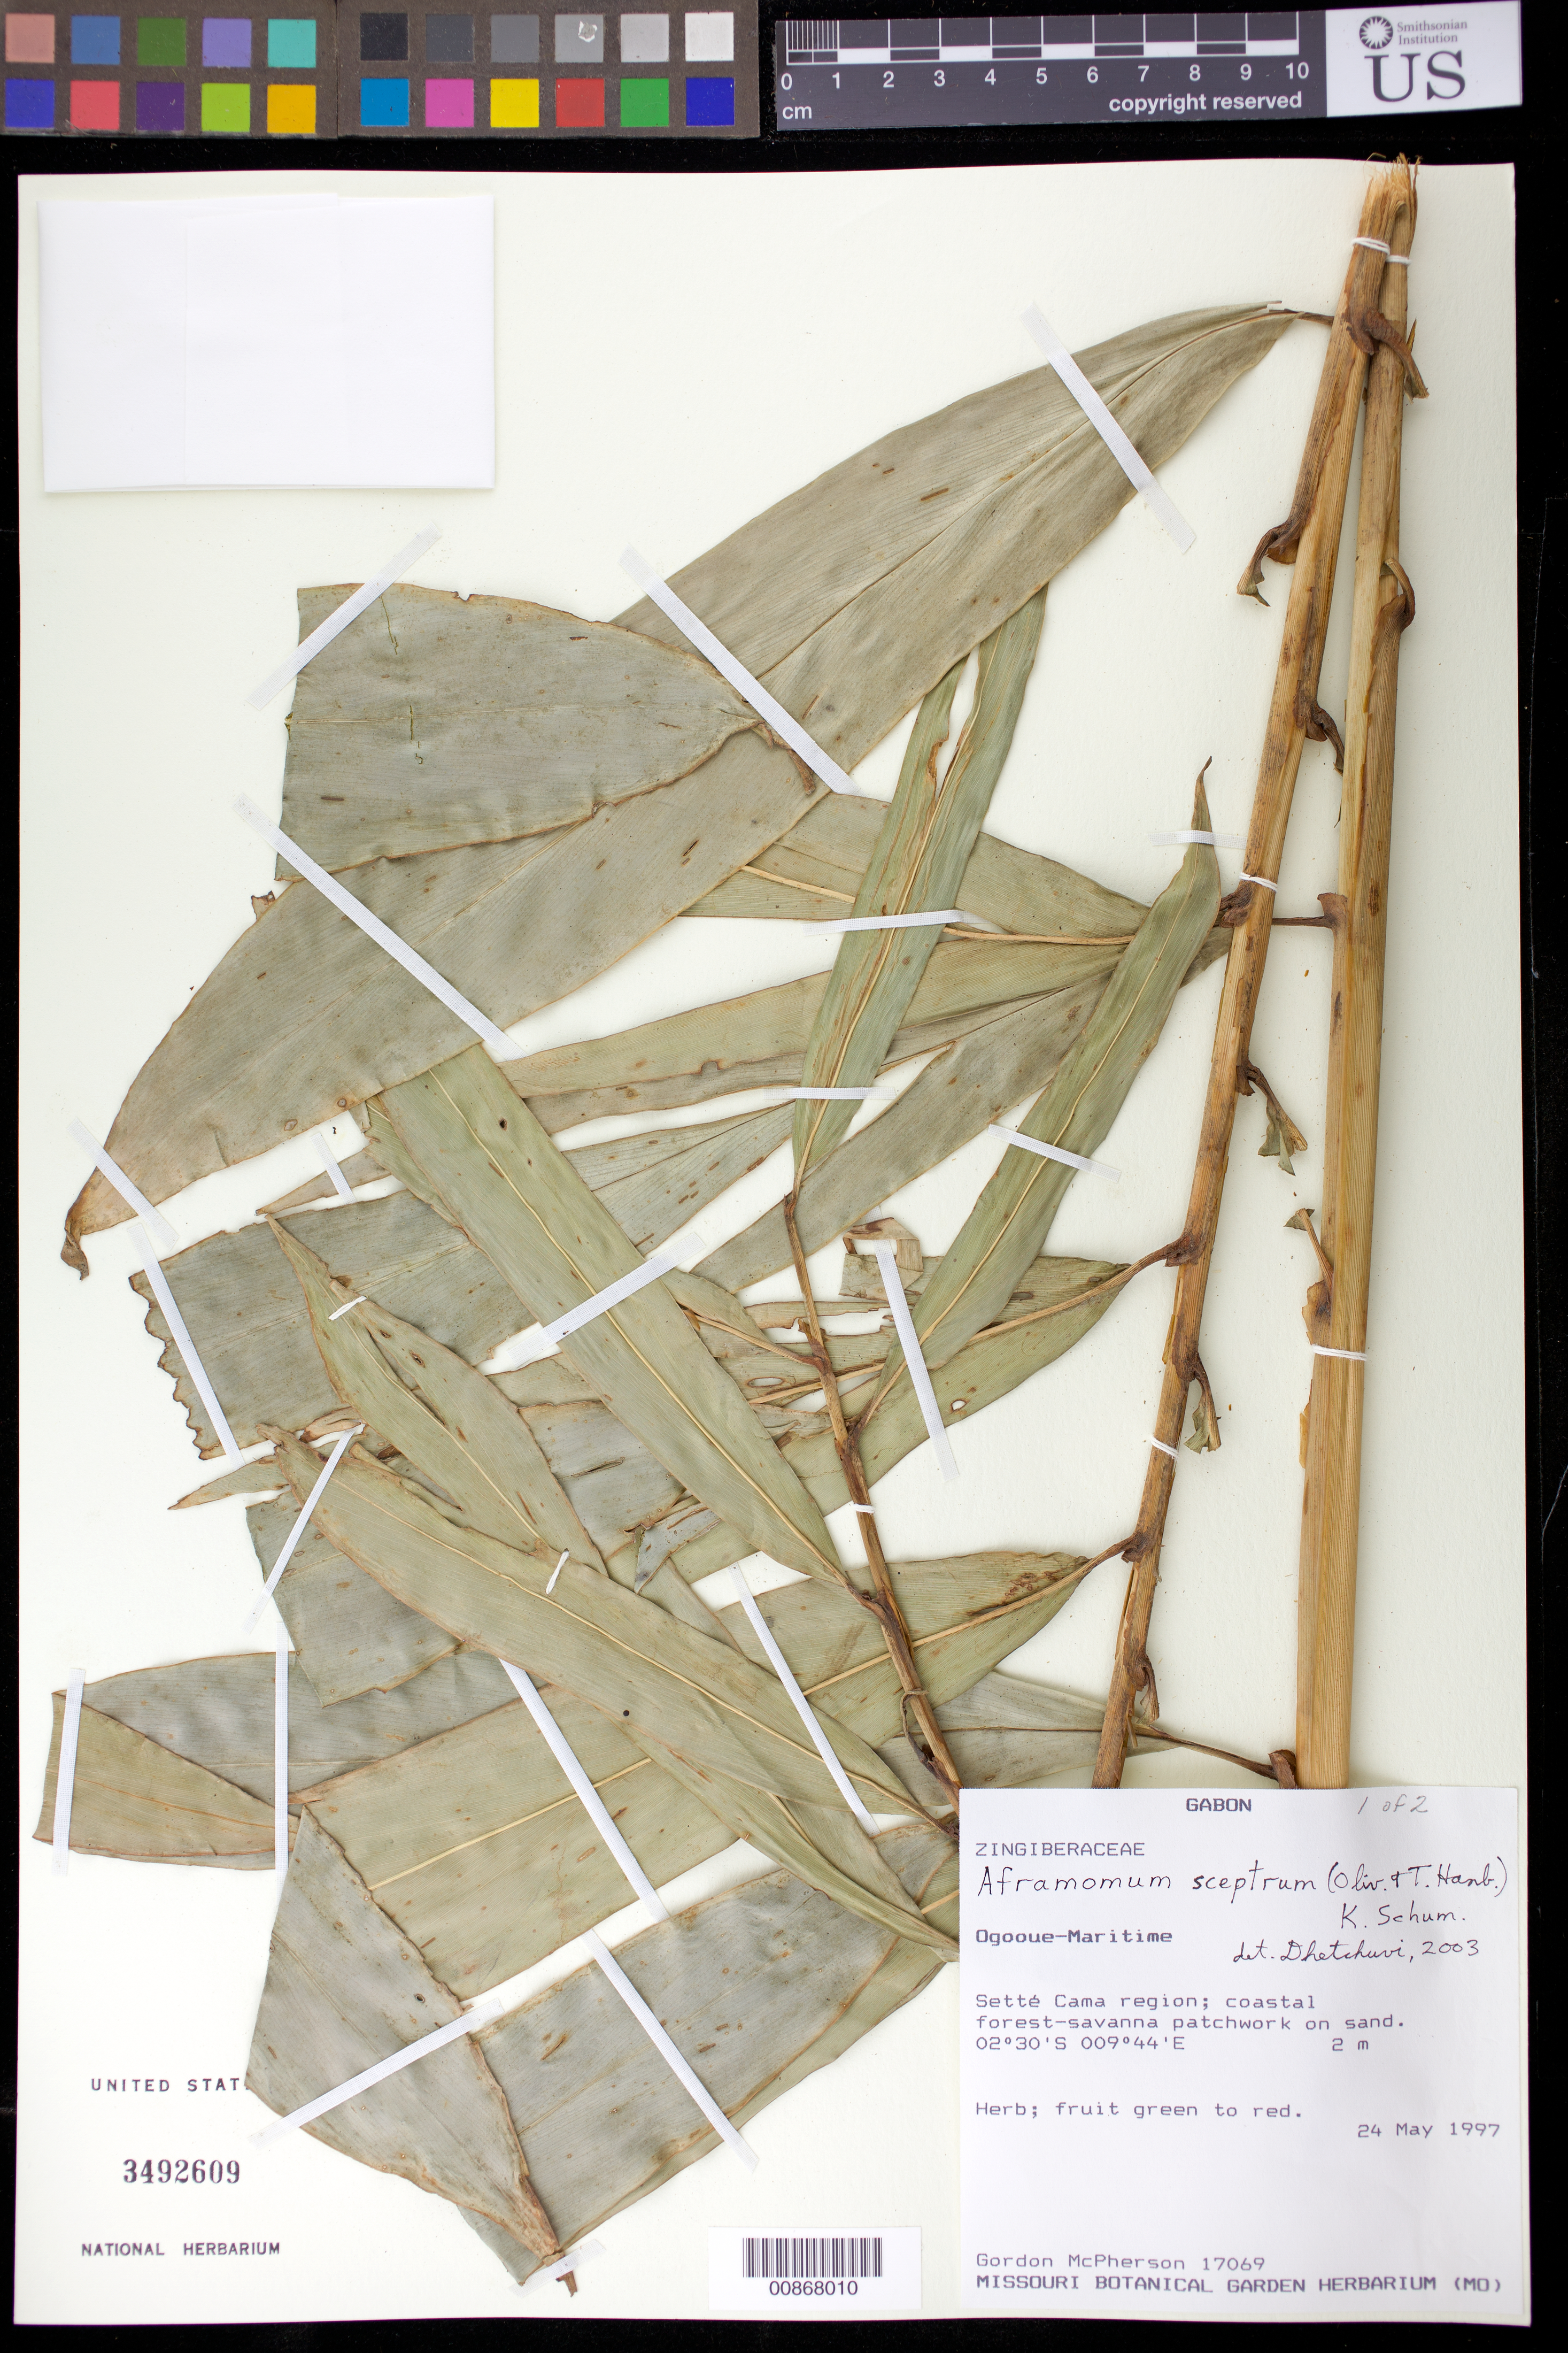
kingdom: Plantae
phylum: Tracheophyta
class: Liliopsida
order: Zingiberales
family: Zingiberaceae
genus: Aframomum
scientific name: Aframomum sceptrum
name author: (Oliv. & T. Hanb.) K. Schum.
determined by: Dhetchuvi, --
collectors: G. D. McPherson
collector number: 17069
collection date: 1997-05-24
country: Gabon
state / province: Ogooue-Maritime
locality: Sette Cama region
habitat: Coastal forest-savanna patchwork on sand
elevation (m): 2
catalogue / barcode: US 3492609